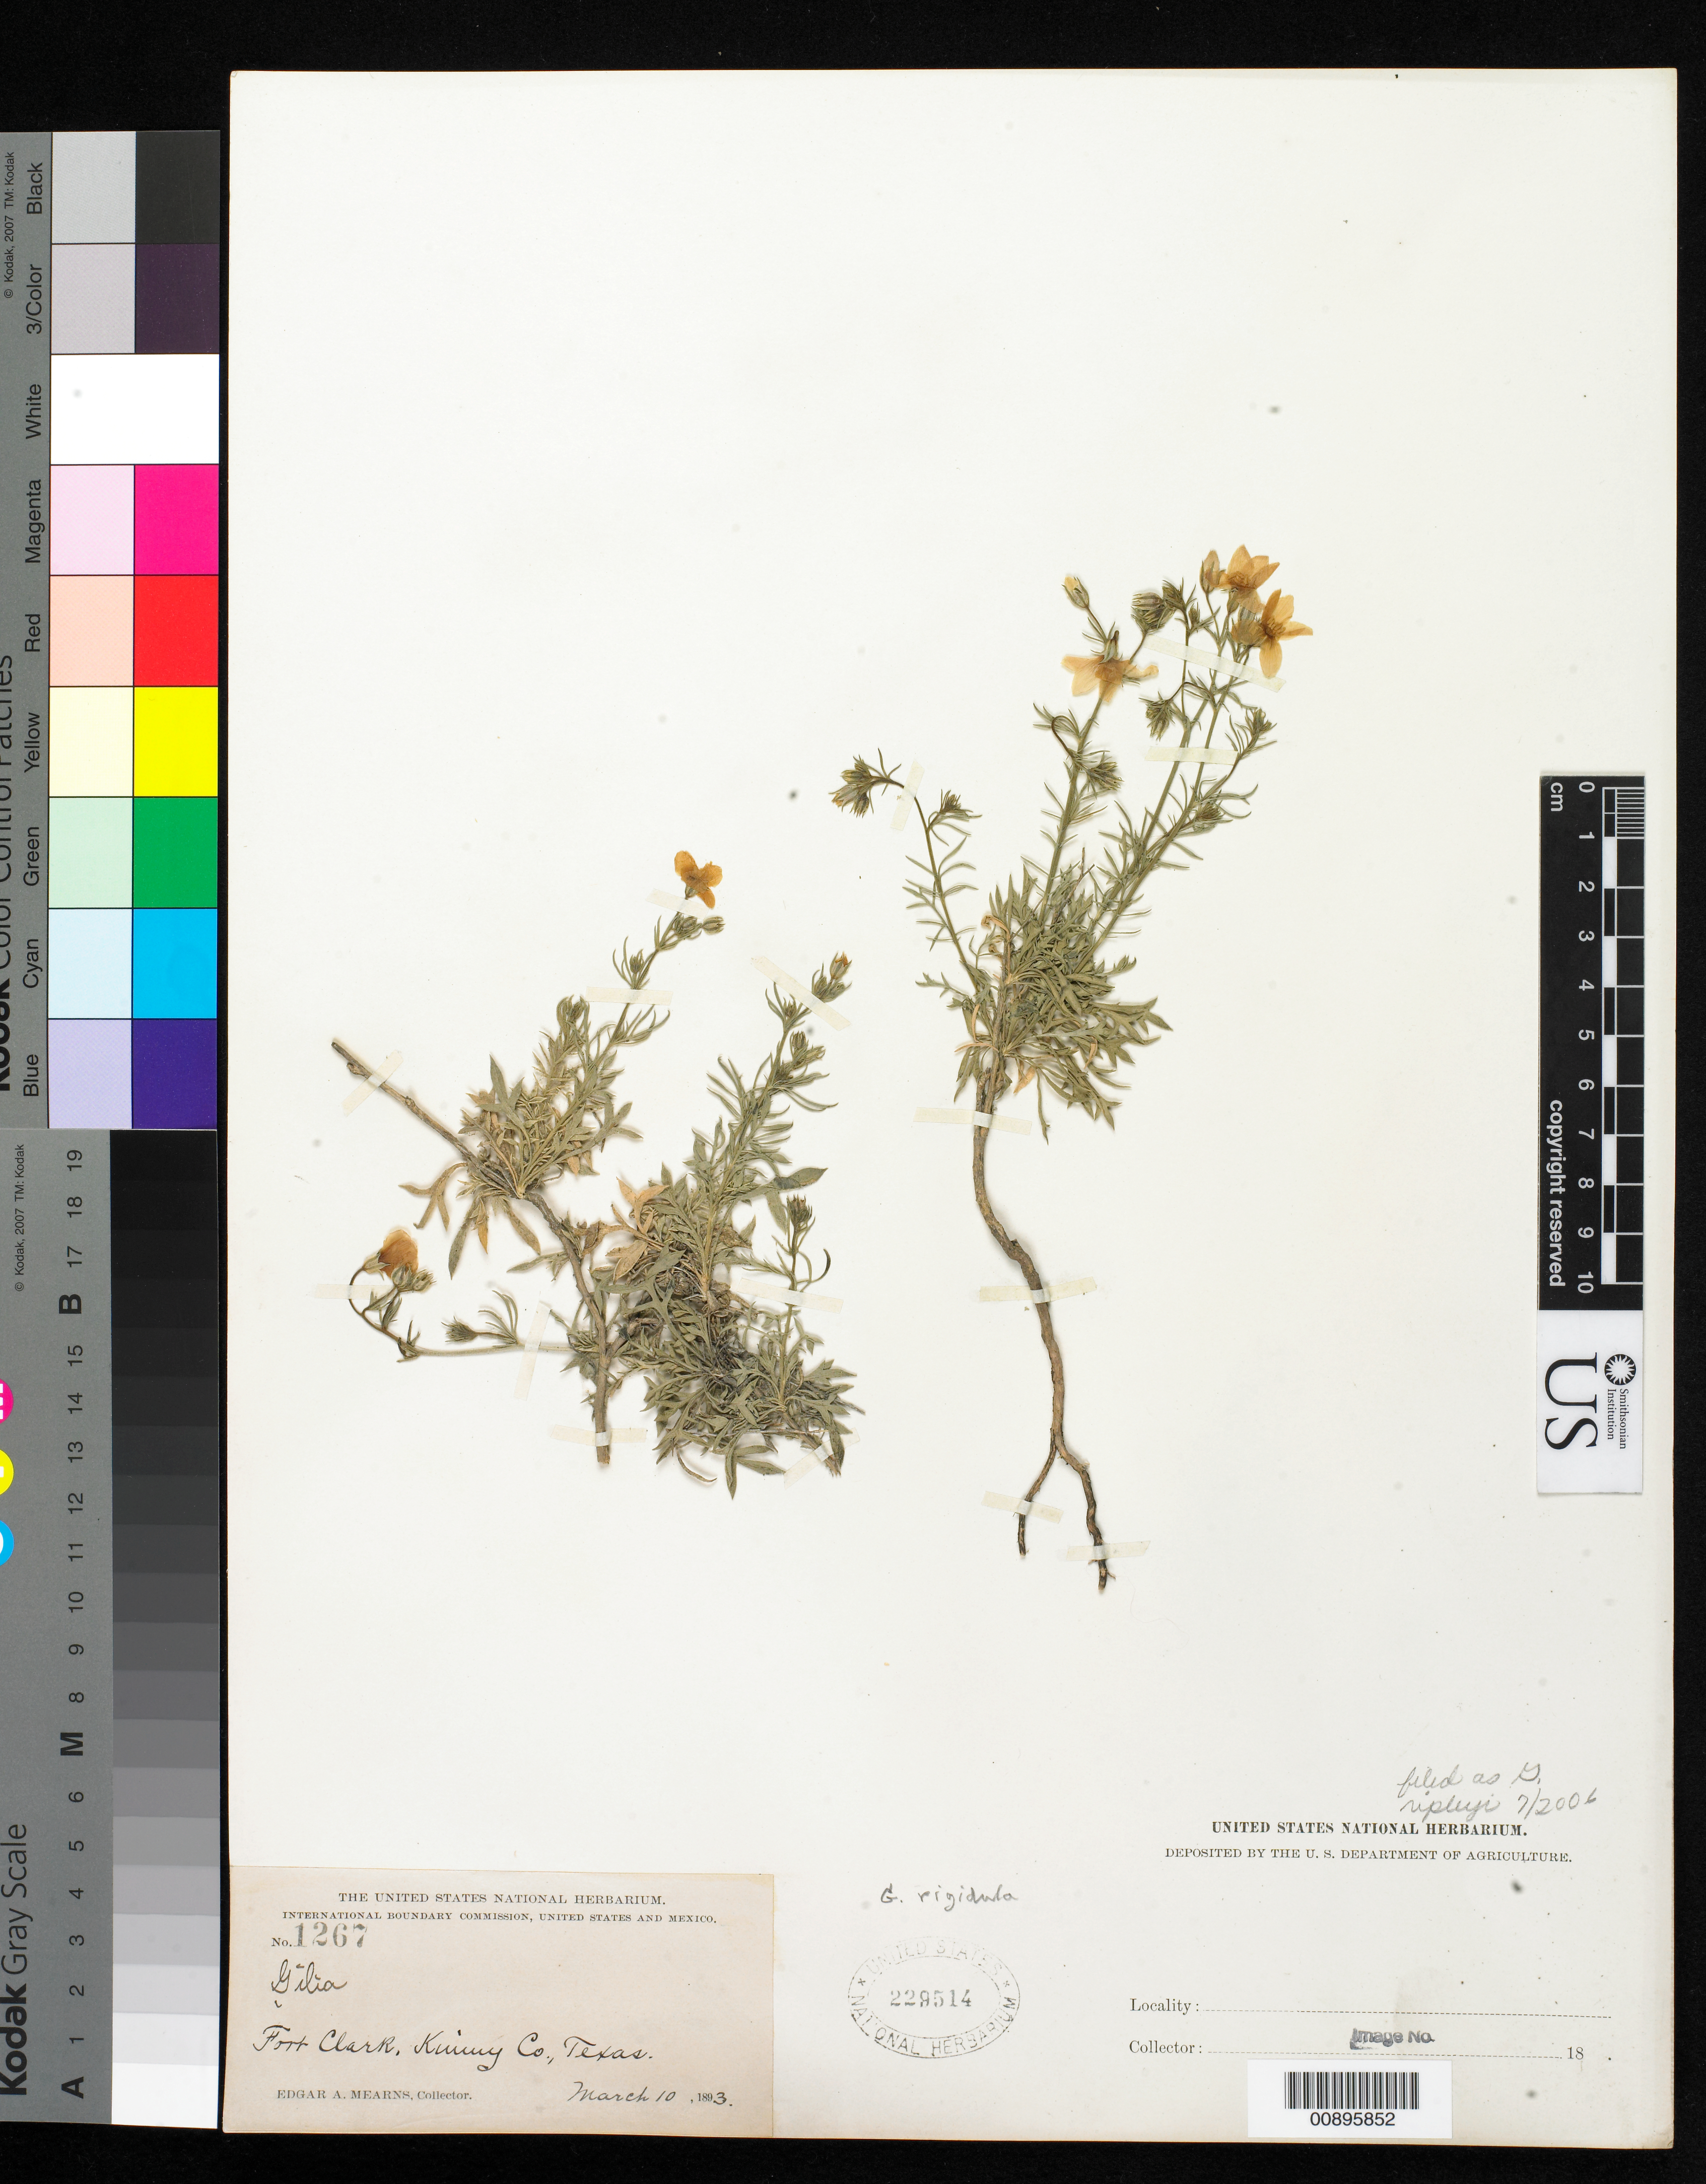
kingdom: Plantae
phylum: Tracheophyta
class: Magnoliopsida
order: Ericales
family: Polemoniaceae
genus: Giliastrum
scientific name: Giliastrum rigidulum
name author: (Benth.) Rydb.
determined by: Strong, Mark T., (BOT), Smithsonian Institution - National Museum of Natural History (UNITED STATES)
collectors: E. A. Mearns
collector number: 1267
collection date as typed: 10 Mar 1893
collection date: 1893-03-10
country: United States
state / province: Texas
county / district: Kinney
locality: Fort Clark, Kinney County, Texas.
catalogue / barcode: US 229514